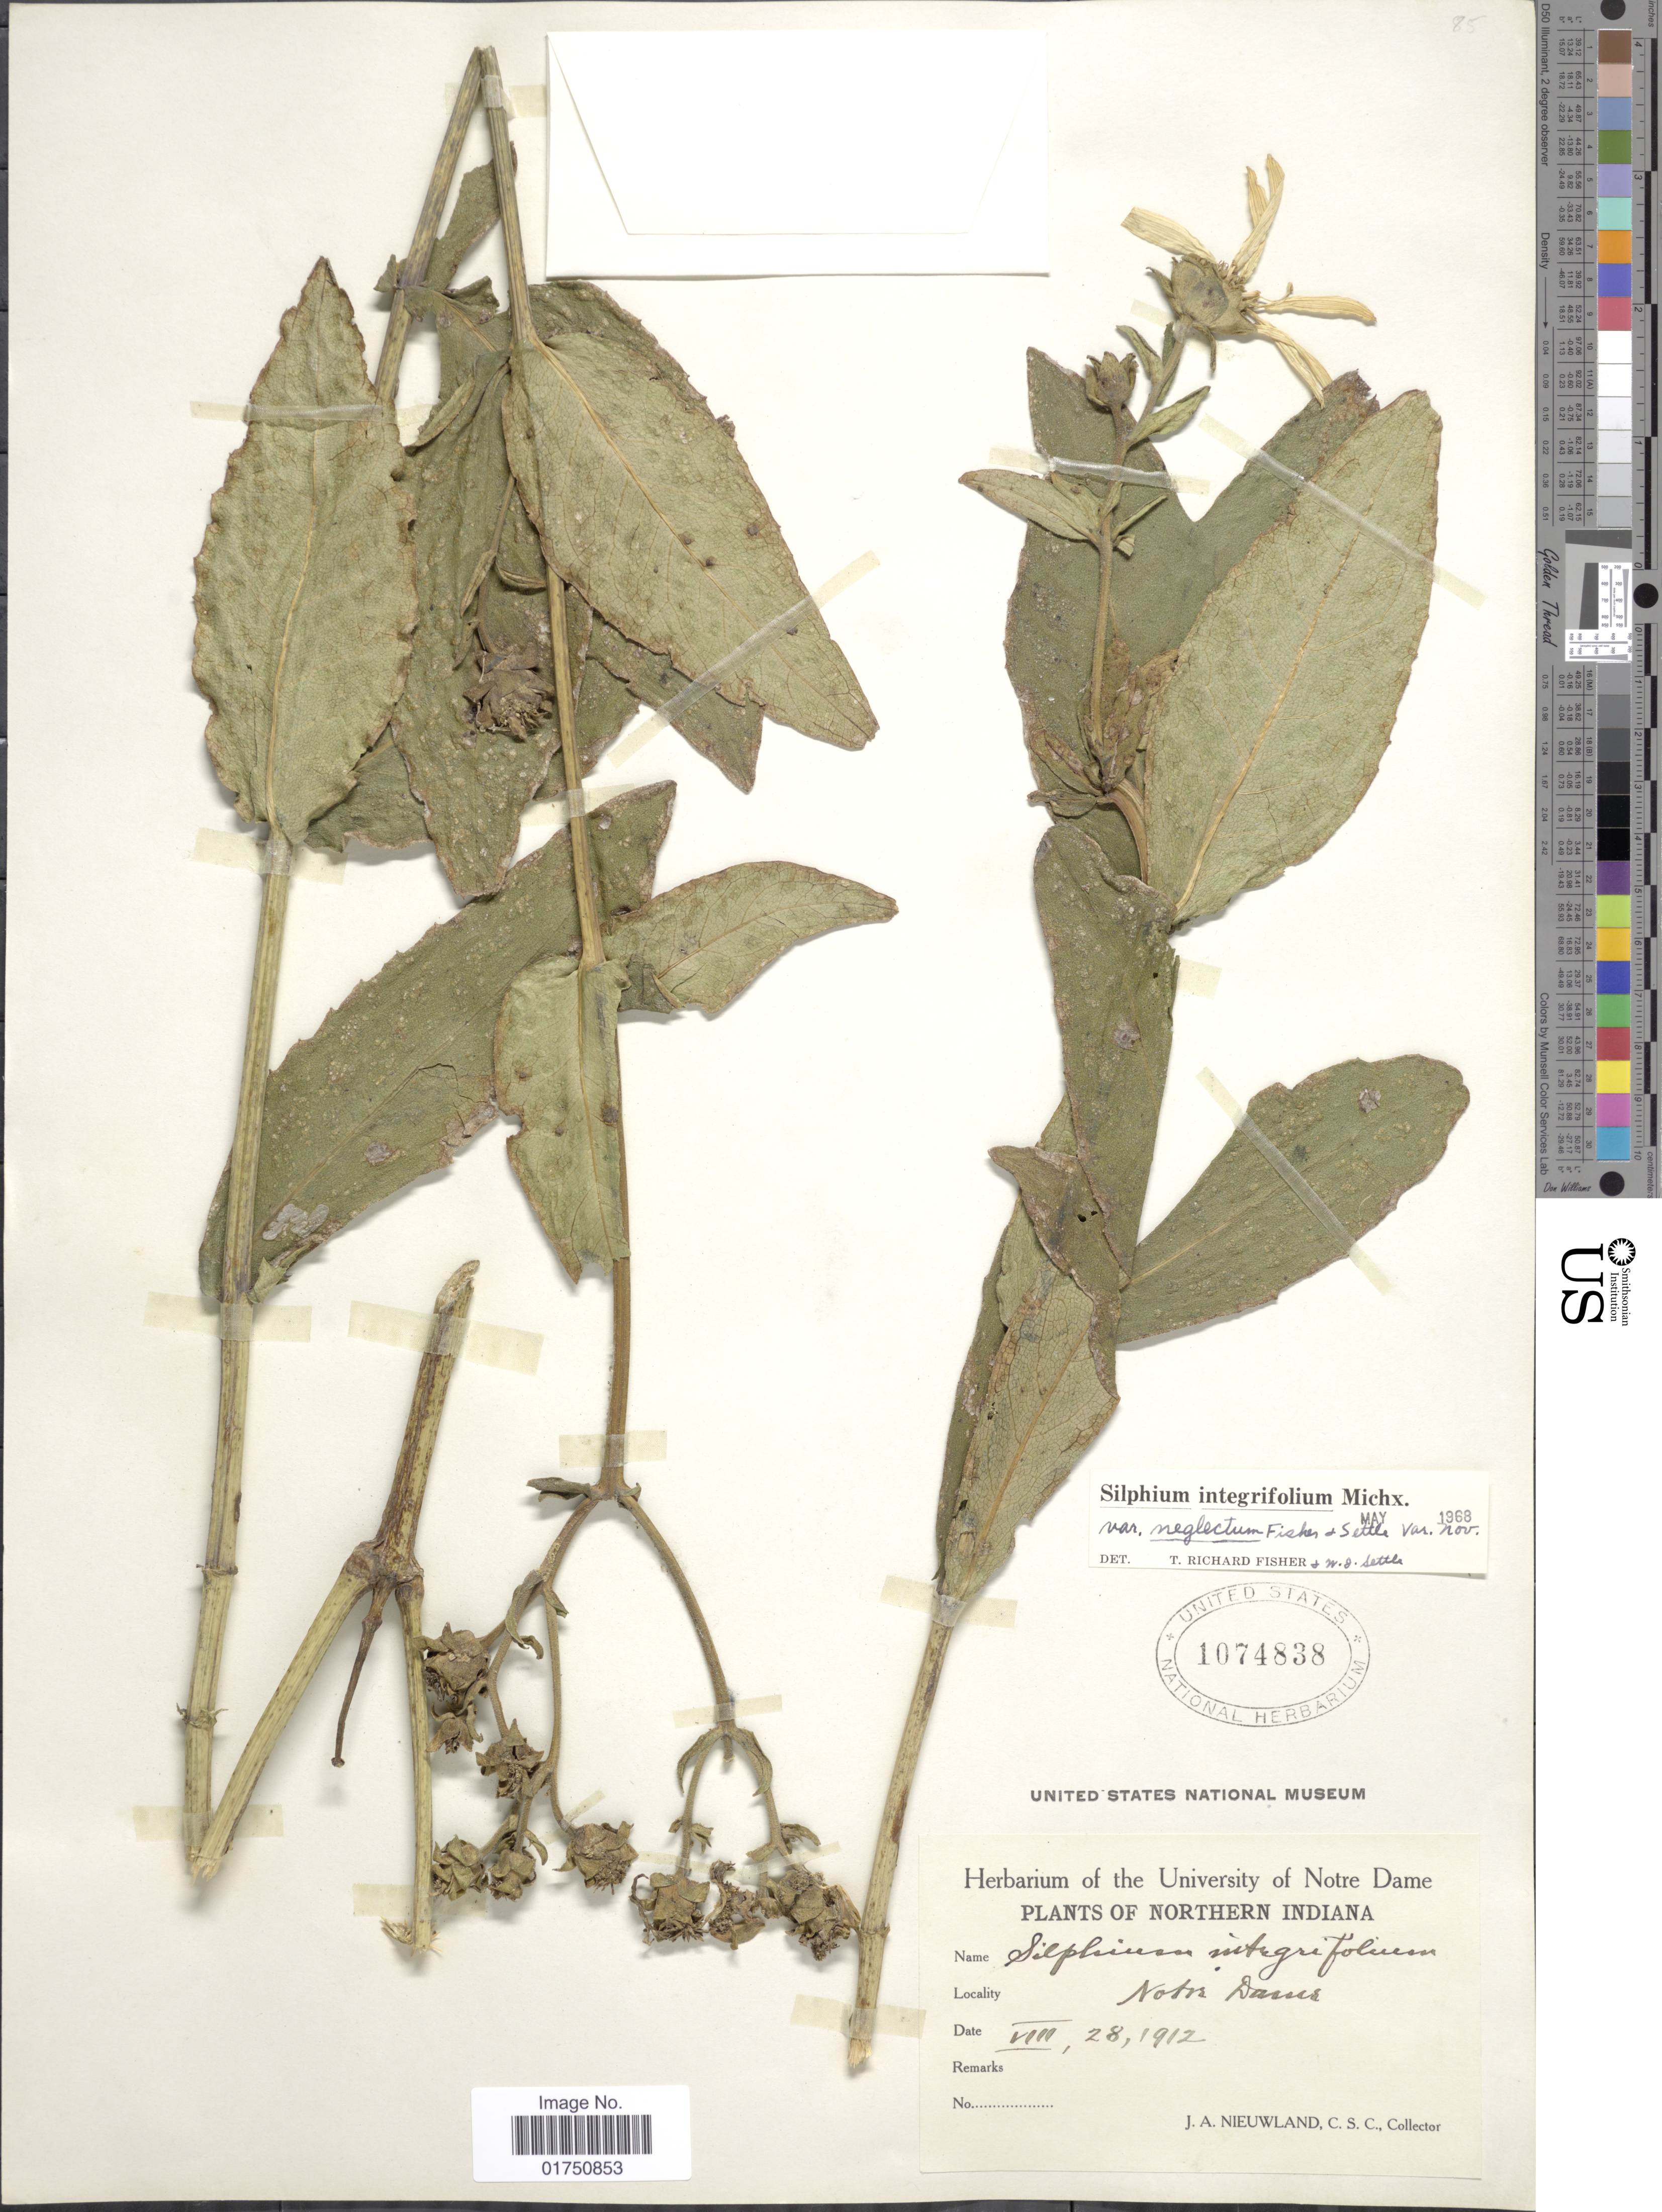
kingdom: Plantae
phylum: Tracheophyta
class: Magnoliopsida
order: Asterales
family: Asteraceae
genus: Silphium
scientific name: Silphium integrifolium var. neglectum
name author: Settle & T.R. Fisher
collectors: J. A. Nieuwland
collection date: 1912-08-28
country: United States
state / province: Indiana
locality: Northern Indiana. Notre Dame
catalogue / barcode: US 1074838